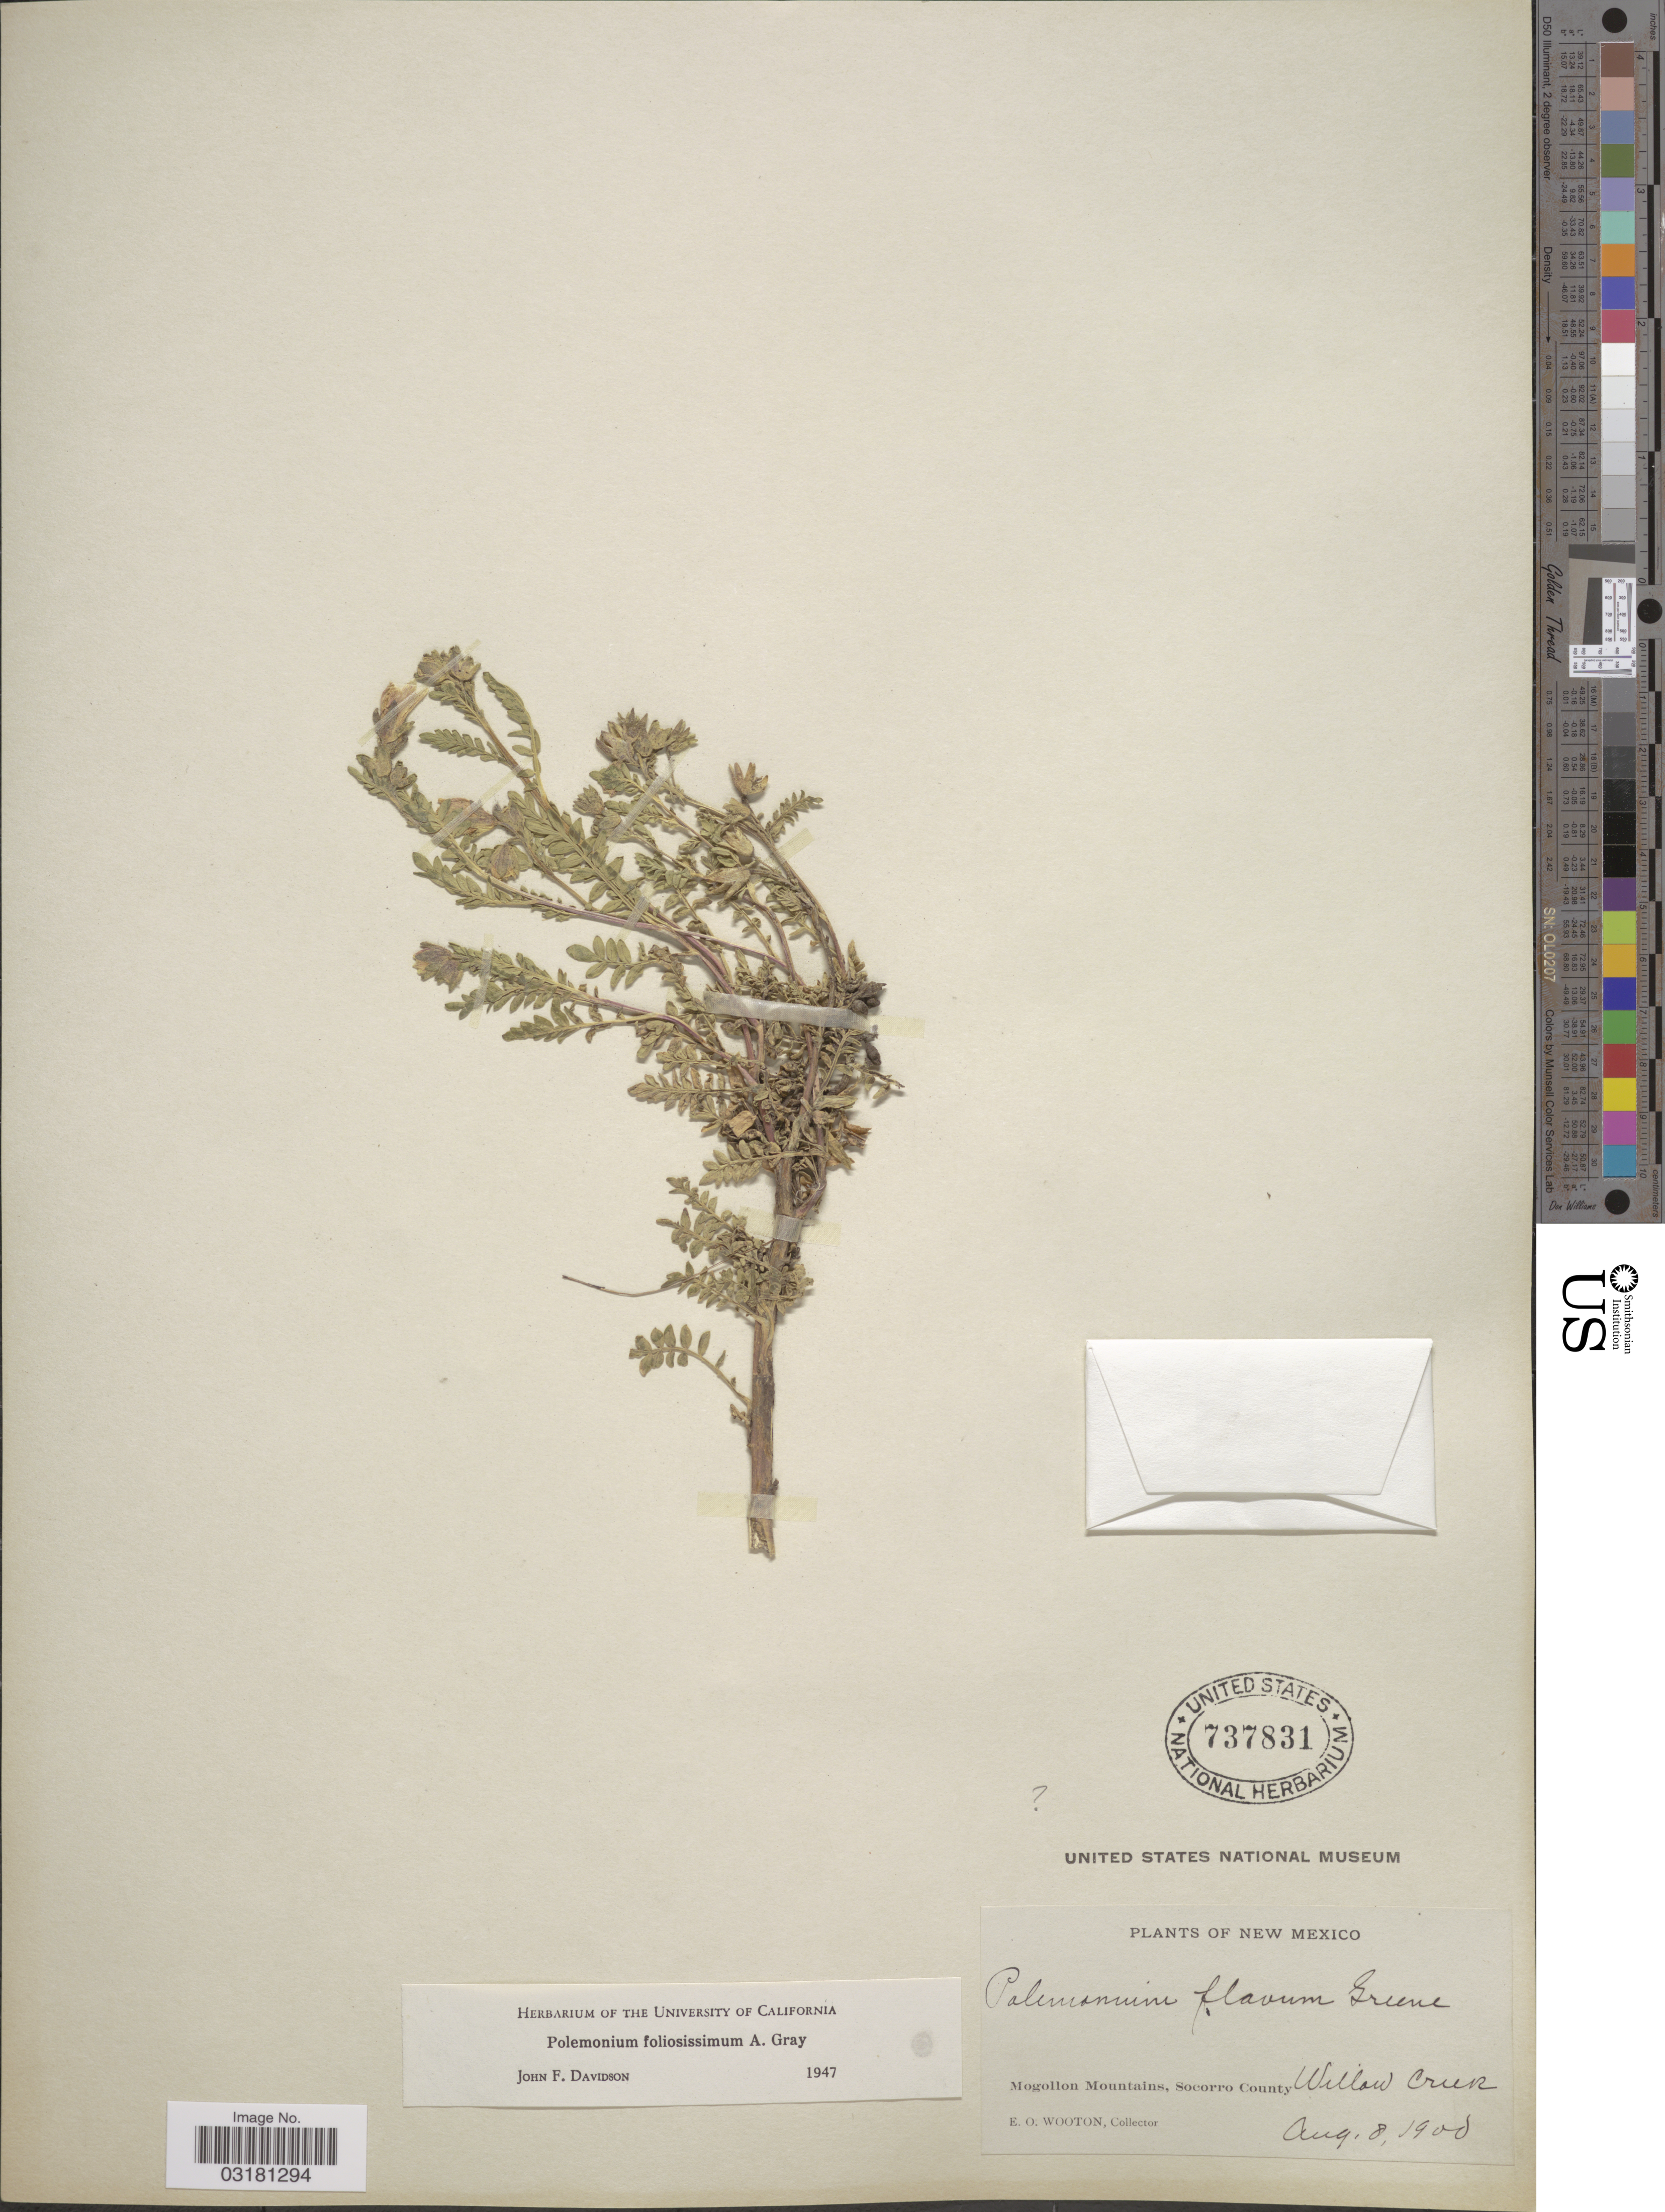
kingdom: Plantae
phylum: Tracheophyta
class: Magnoliopsida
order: Ericales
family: Polemoniaceae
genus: Polemonium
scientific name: Polemonium foliosissimum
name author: A. Gray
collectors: E. O. Wooton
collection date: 1900-08-08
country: United States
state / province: New Mexico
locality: Mogollon Mountains, Socorro County. Willow Creek.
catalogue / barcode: US 737831